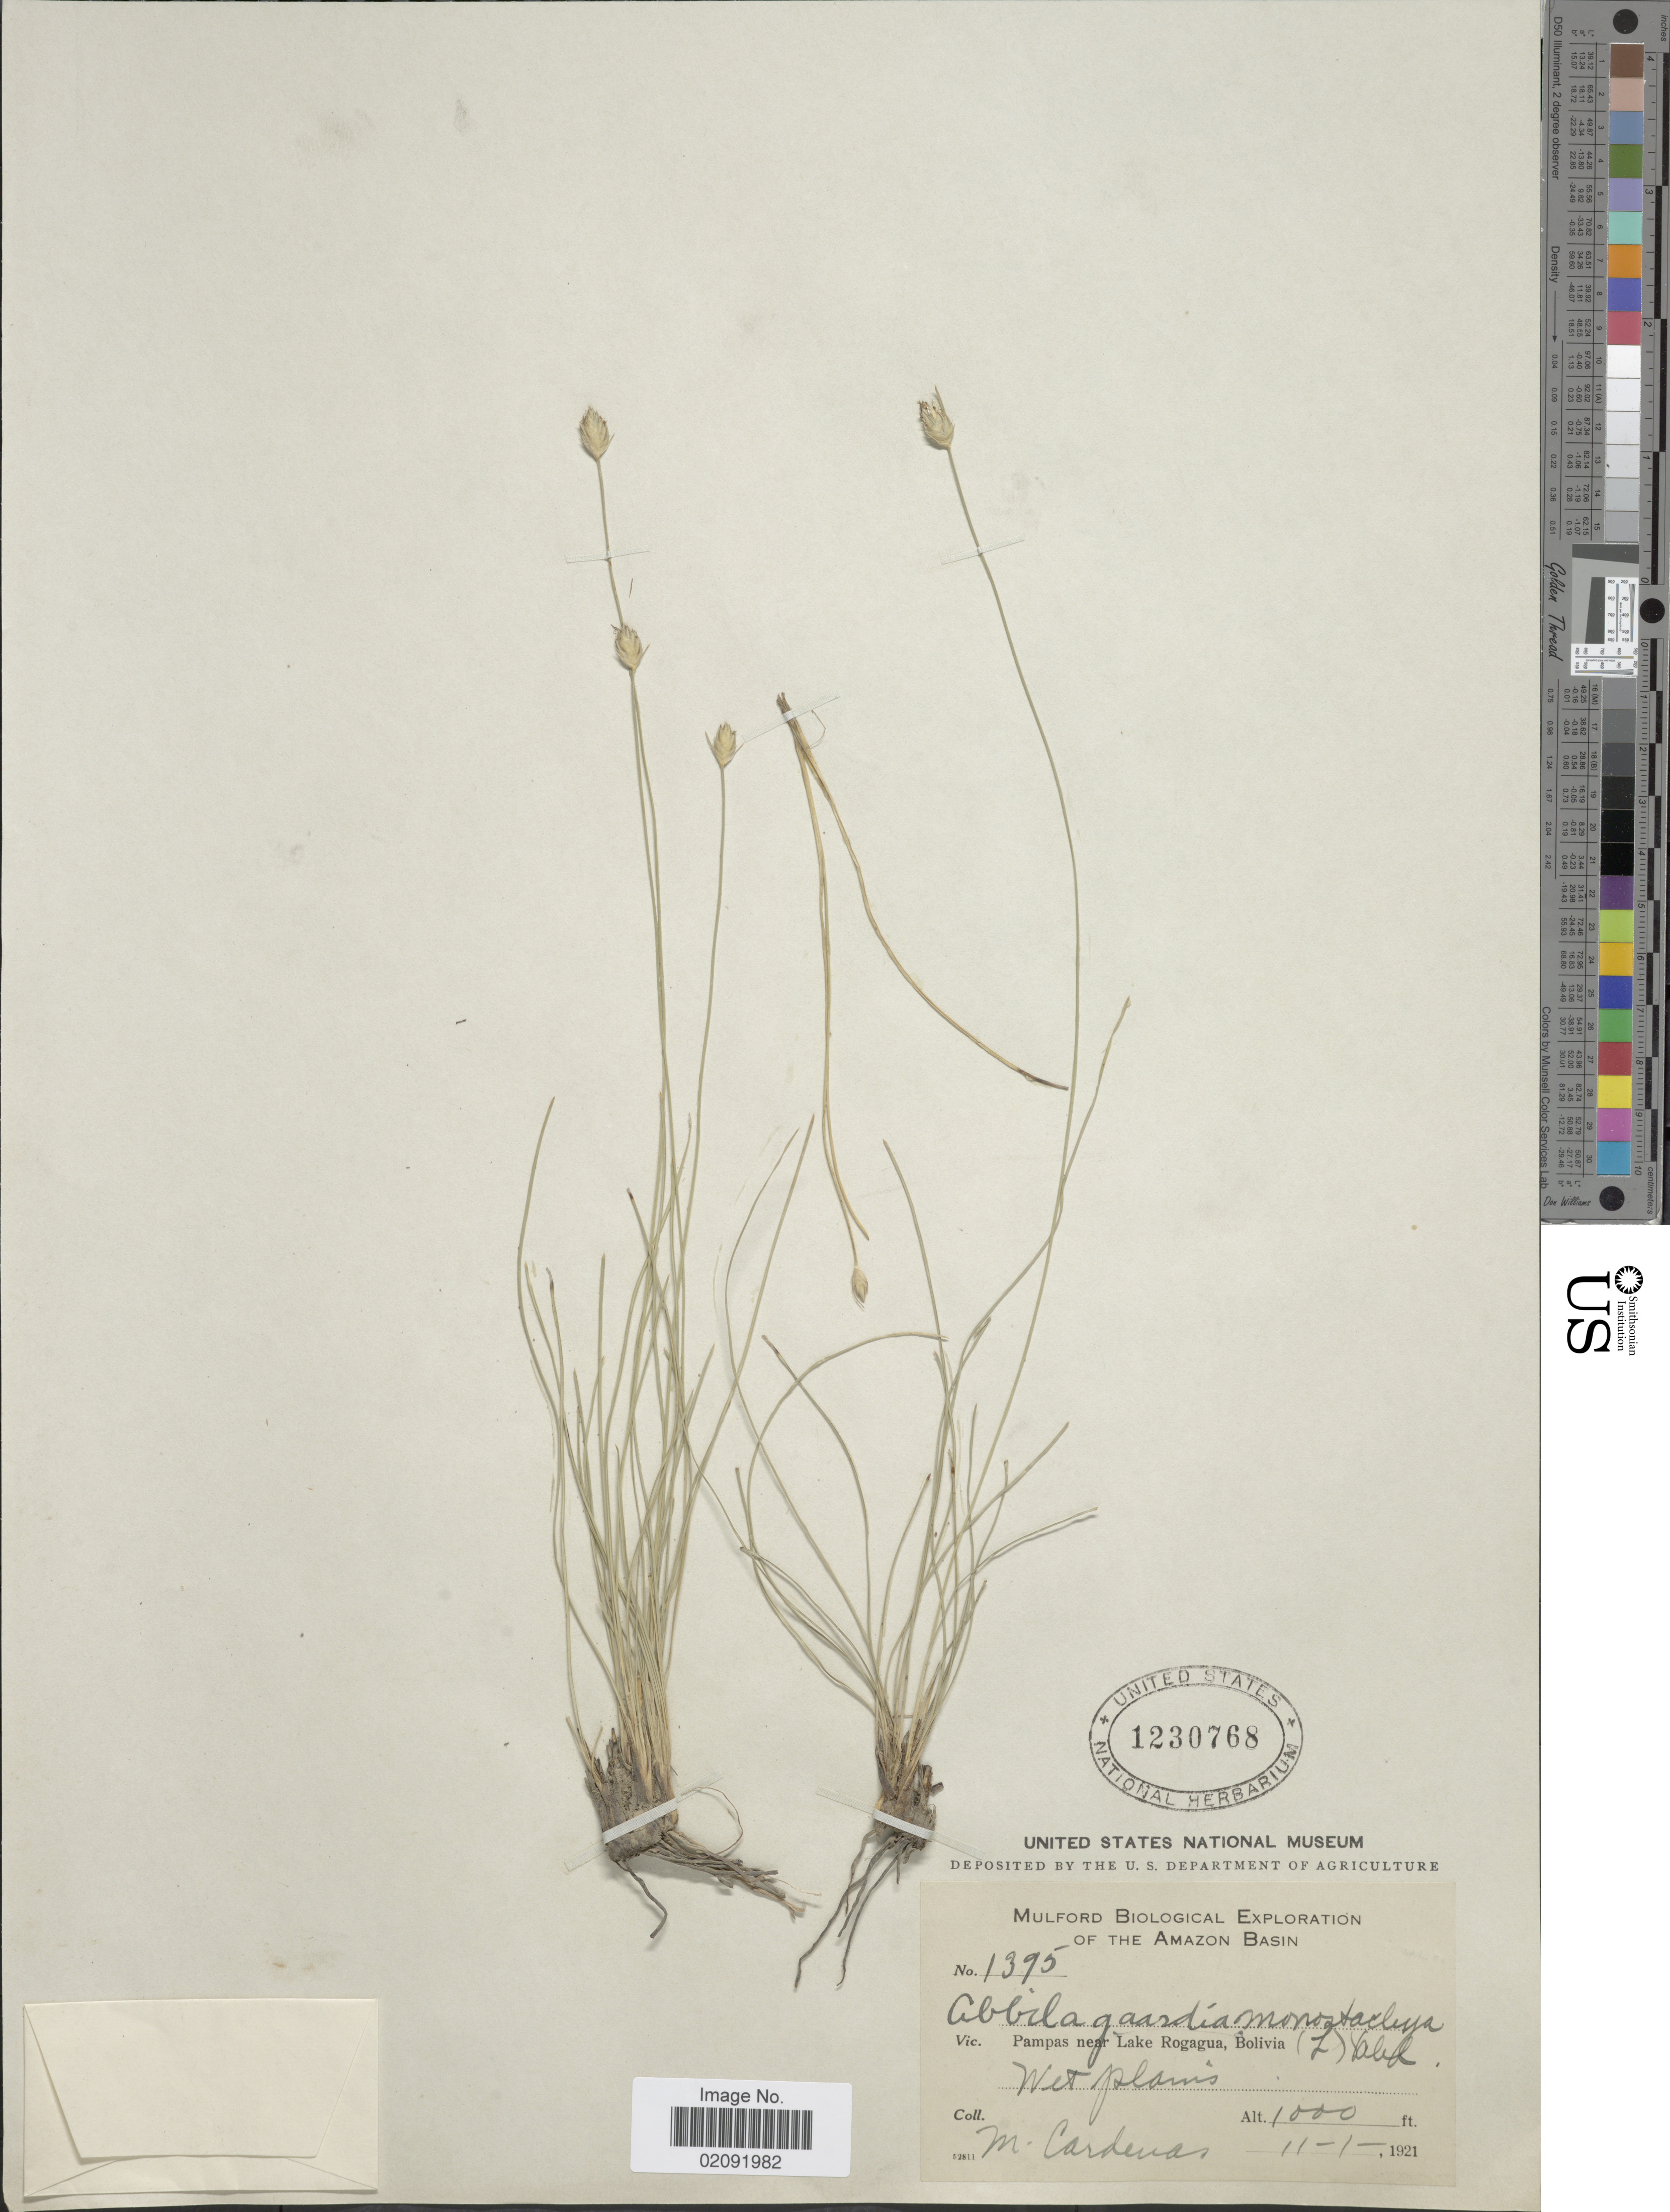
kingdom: Plantae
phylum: Tracheophyta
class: Liliopsida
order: Poales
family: Cyperaceae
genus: Abildgaardia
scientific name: Abildgaardia ovata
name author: (Burm. f.) Kral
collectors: M. Cárdenas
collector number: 1395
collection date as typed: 11-1-1921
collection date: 1921-11-01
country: Bolivia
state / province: Beni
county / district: José Ballivián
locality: Pampas near Lake Rogagua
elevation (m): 305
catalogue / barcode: US 1230768